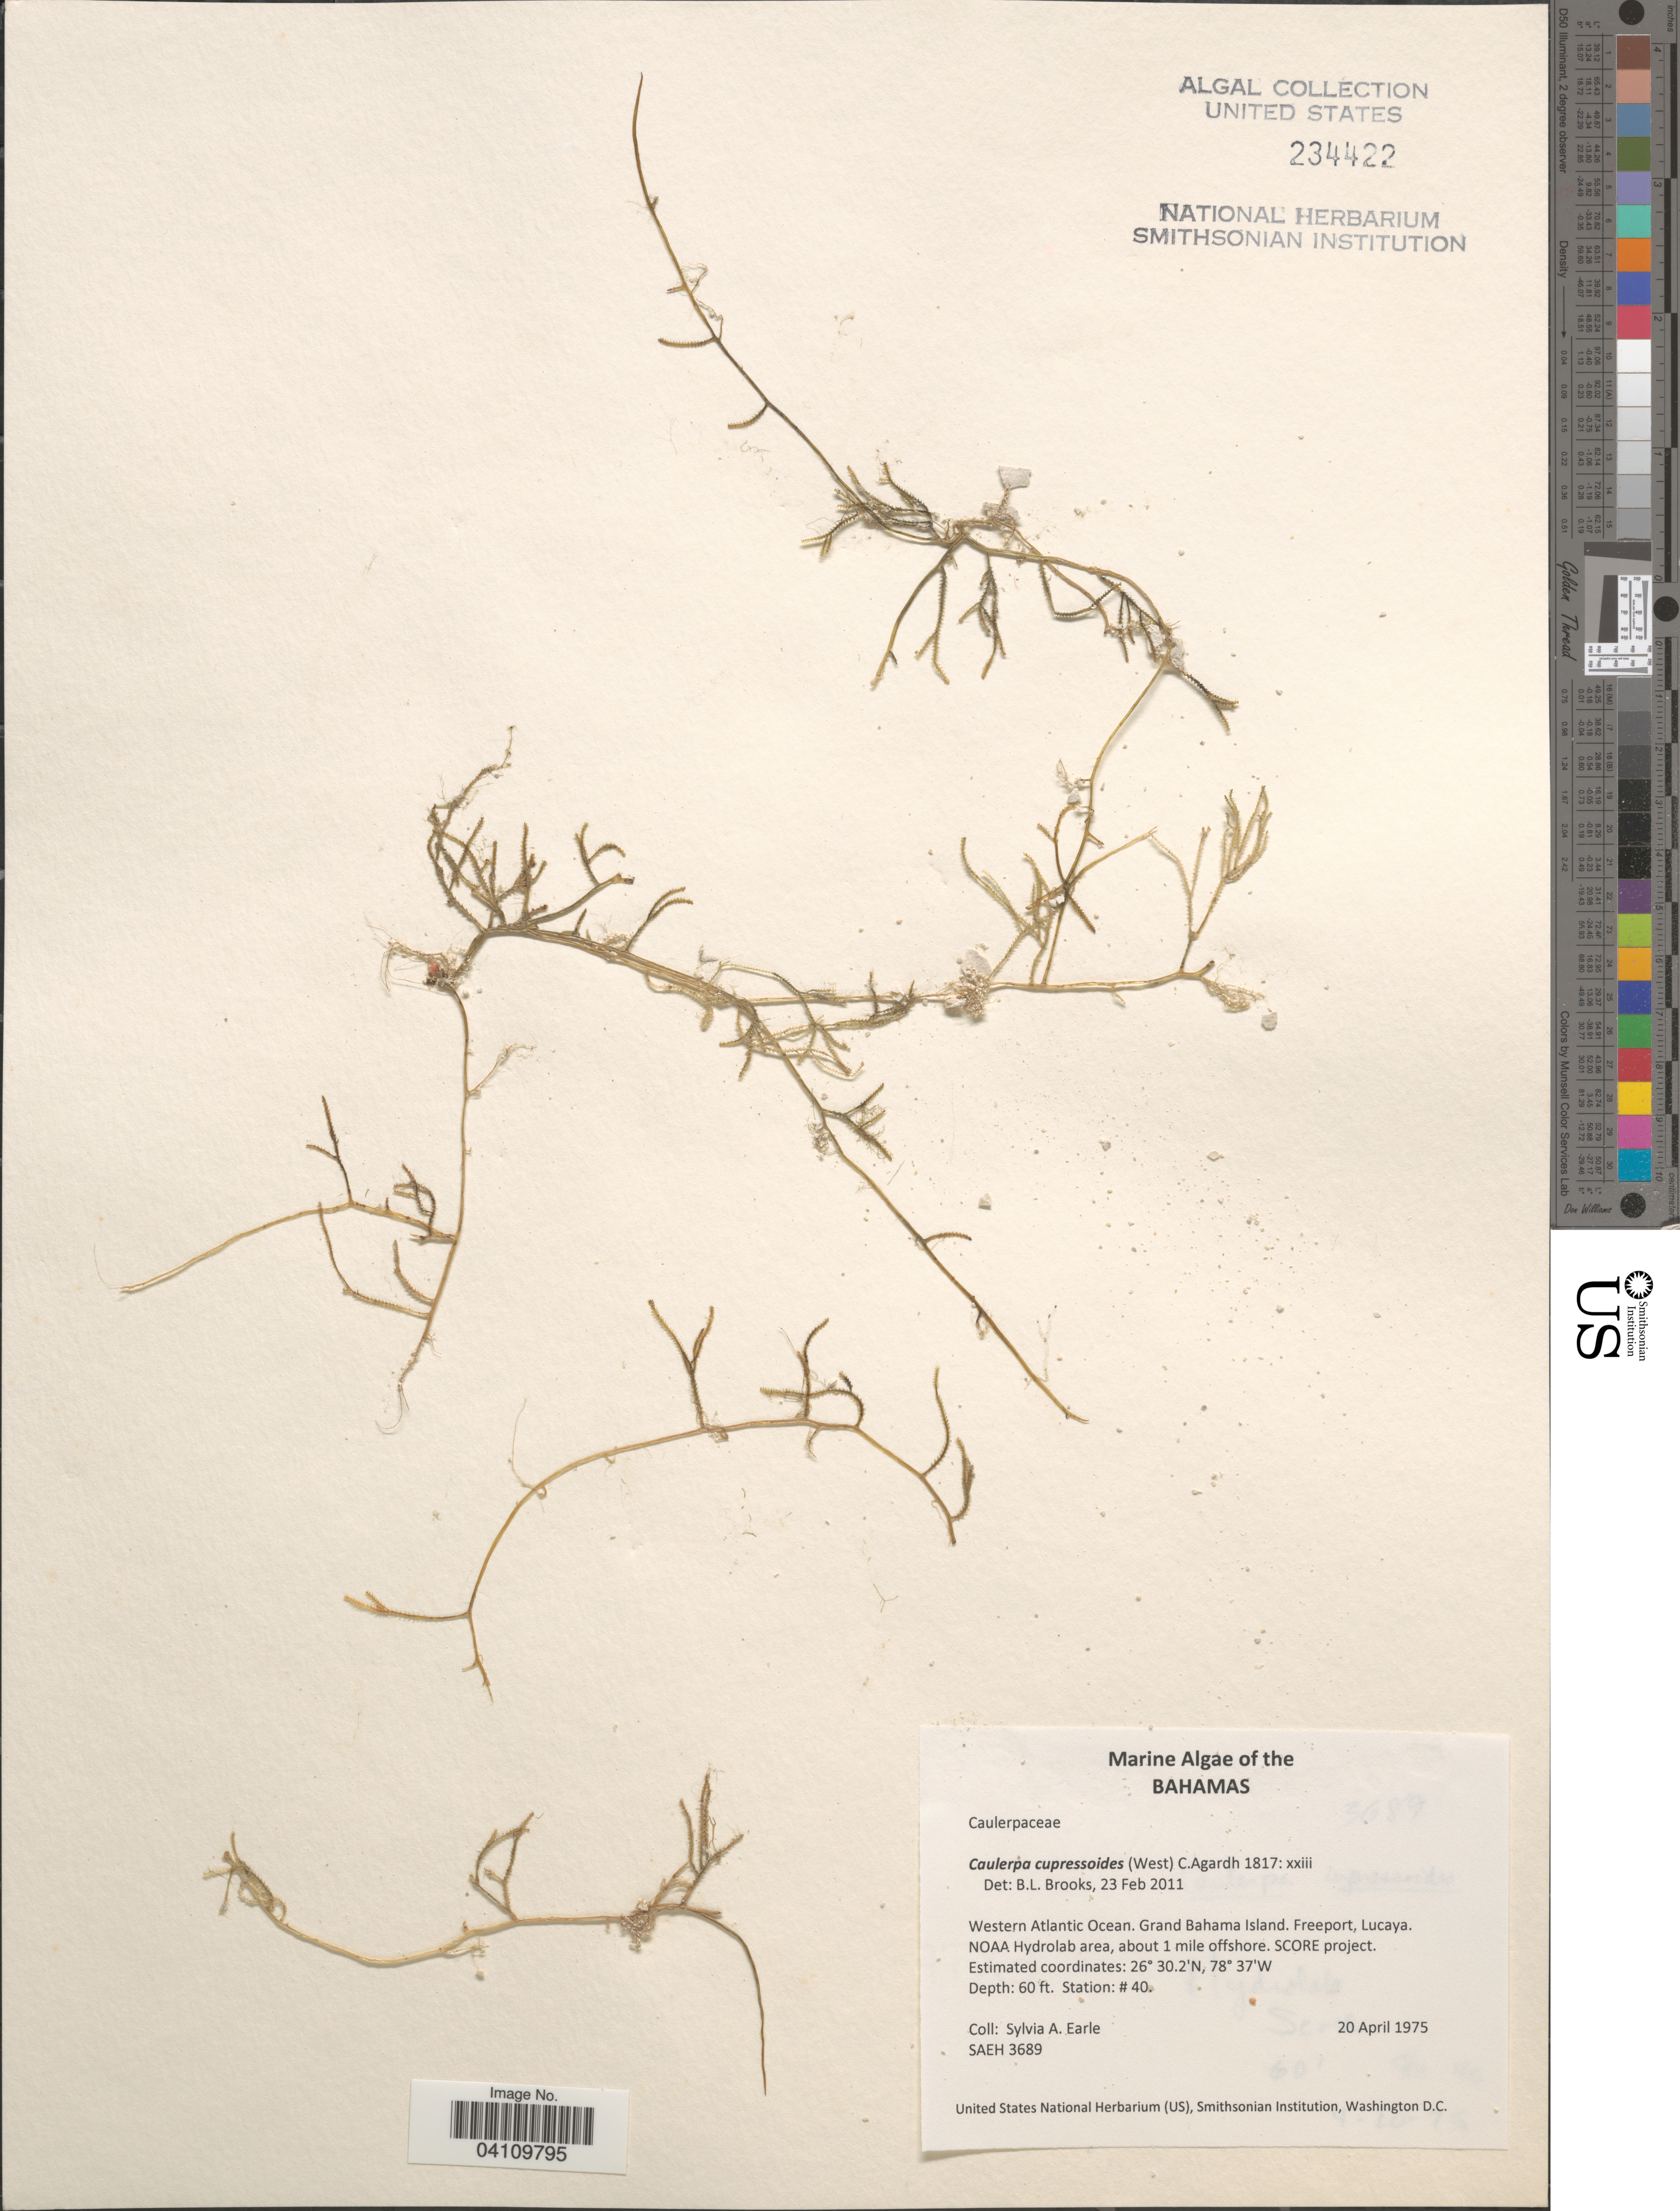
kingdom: Plantae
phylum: Chlorophyta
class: Ulvophyceae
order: Bryopsidales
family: Caulerpaceae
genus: Caulerpa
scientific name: Caulerpa cupressoides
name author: (Vahl) C. Agardh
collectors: S. A. Earle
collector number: SAEH 3689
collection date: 1975-04-20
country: Bahamas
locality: Western Atlantic Ocean. Grand Bahama Island. Freeport, Lucaya. NOAA Hydrolab area, about 1 mile offshore. SCORE project. Station: # 40.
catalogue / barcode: US 234422